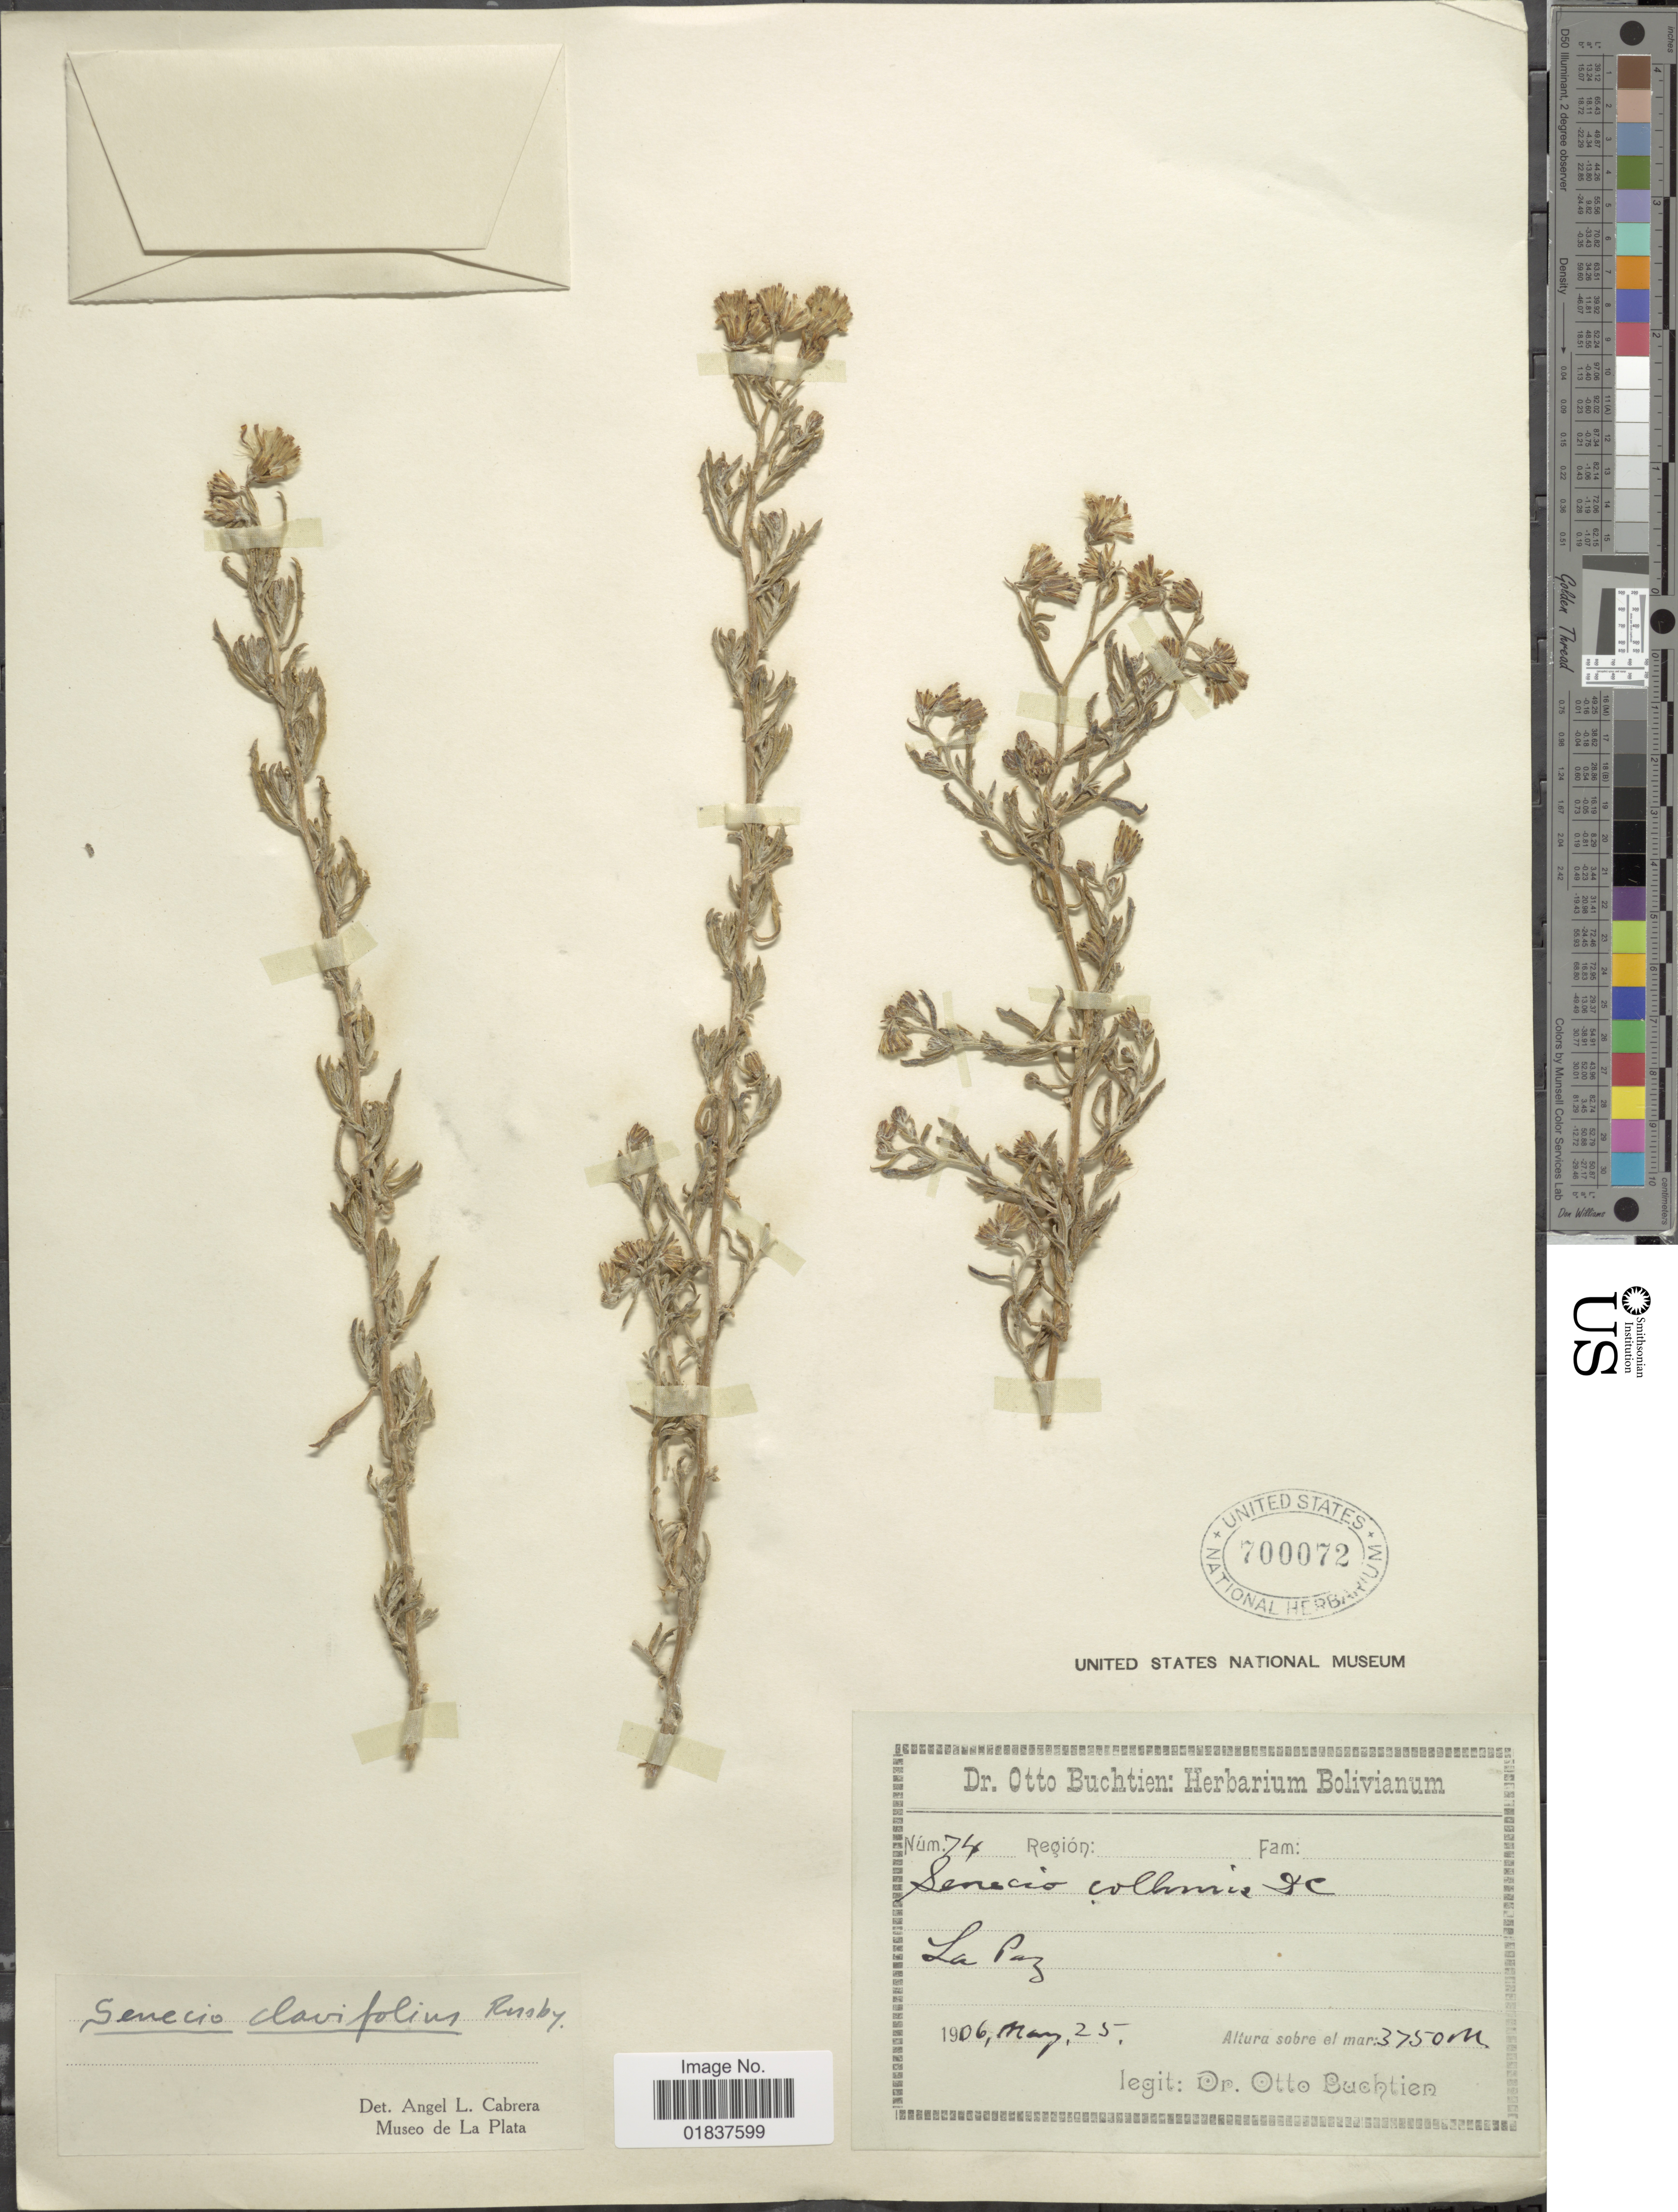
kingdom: Plantae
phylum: Tracheophyta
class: Magnoliopsida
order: Asterales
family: Asteraceae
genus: Senecio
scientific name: Senecio potosianus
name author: Klatt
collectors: O. Buchtien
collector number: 74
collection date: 1906-05-25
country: Bolivia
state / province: La Paz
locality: La Paz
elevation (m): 3750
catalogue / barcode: US 700072